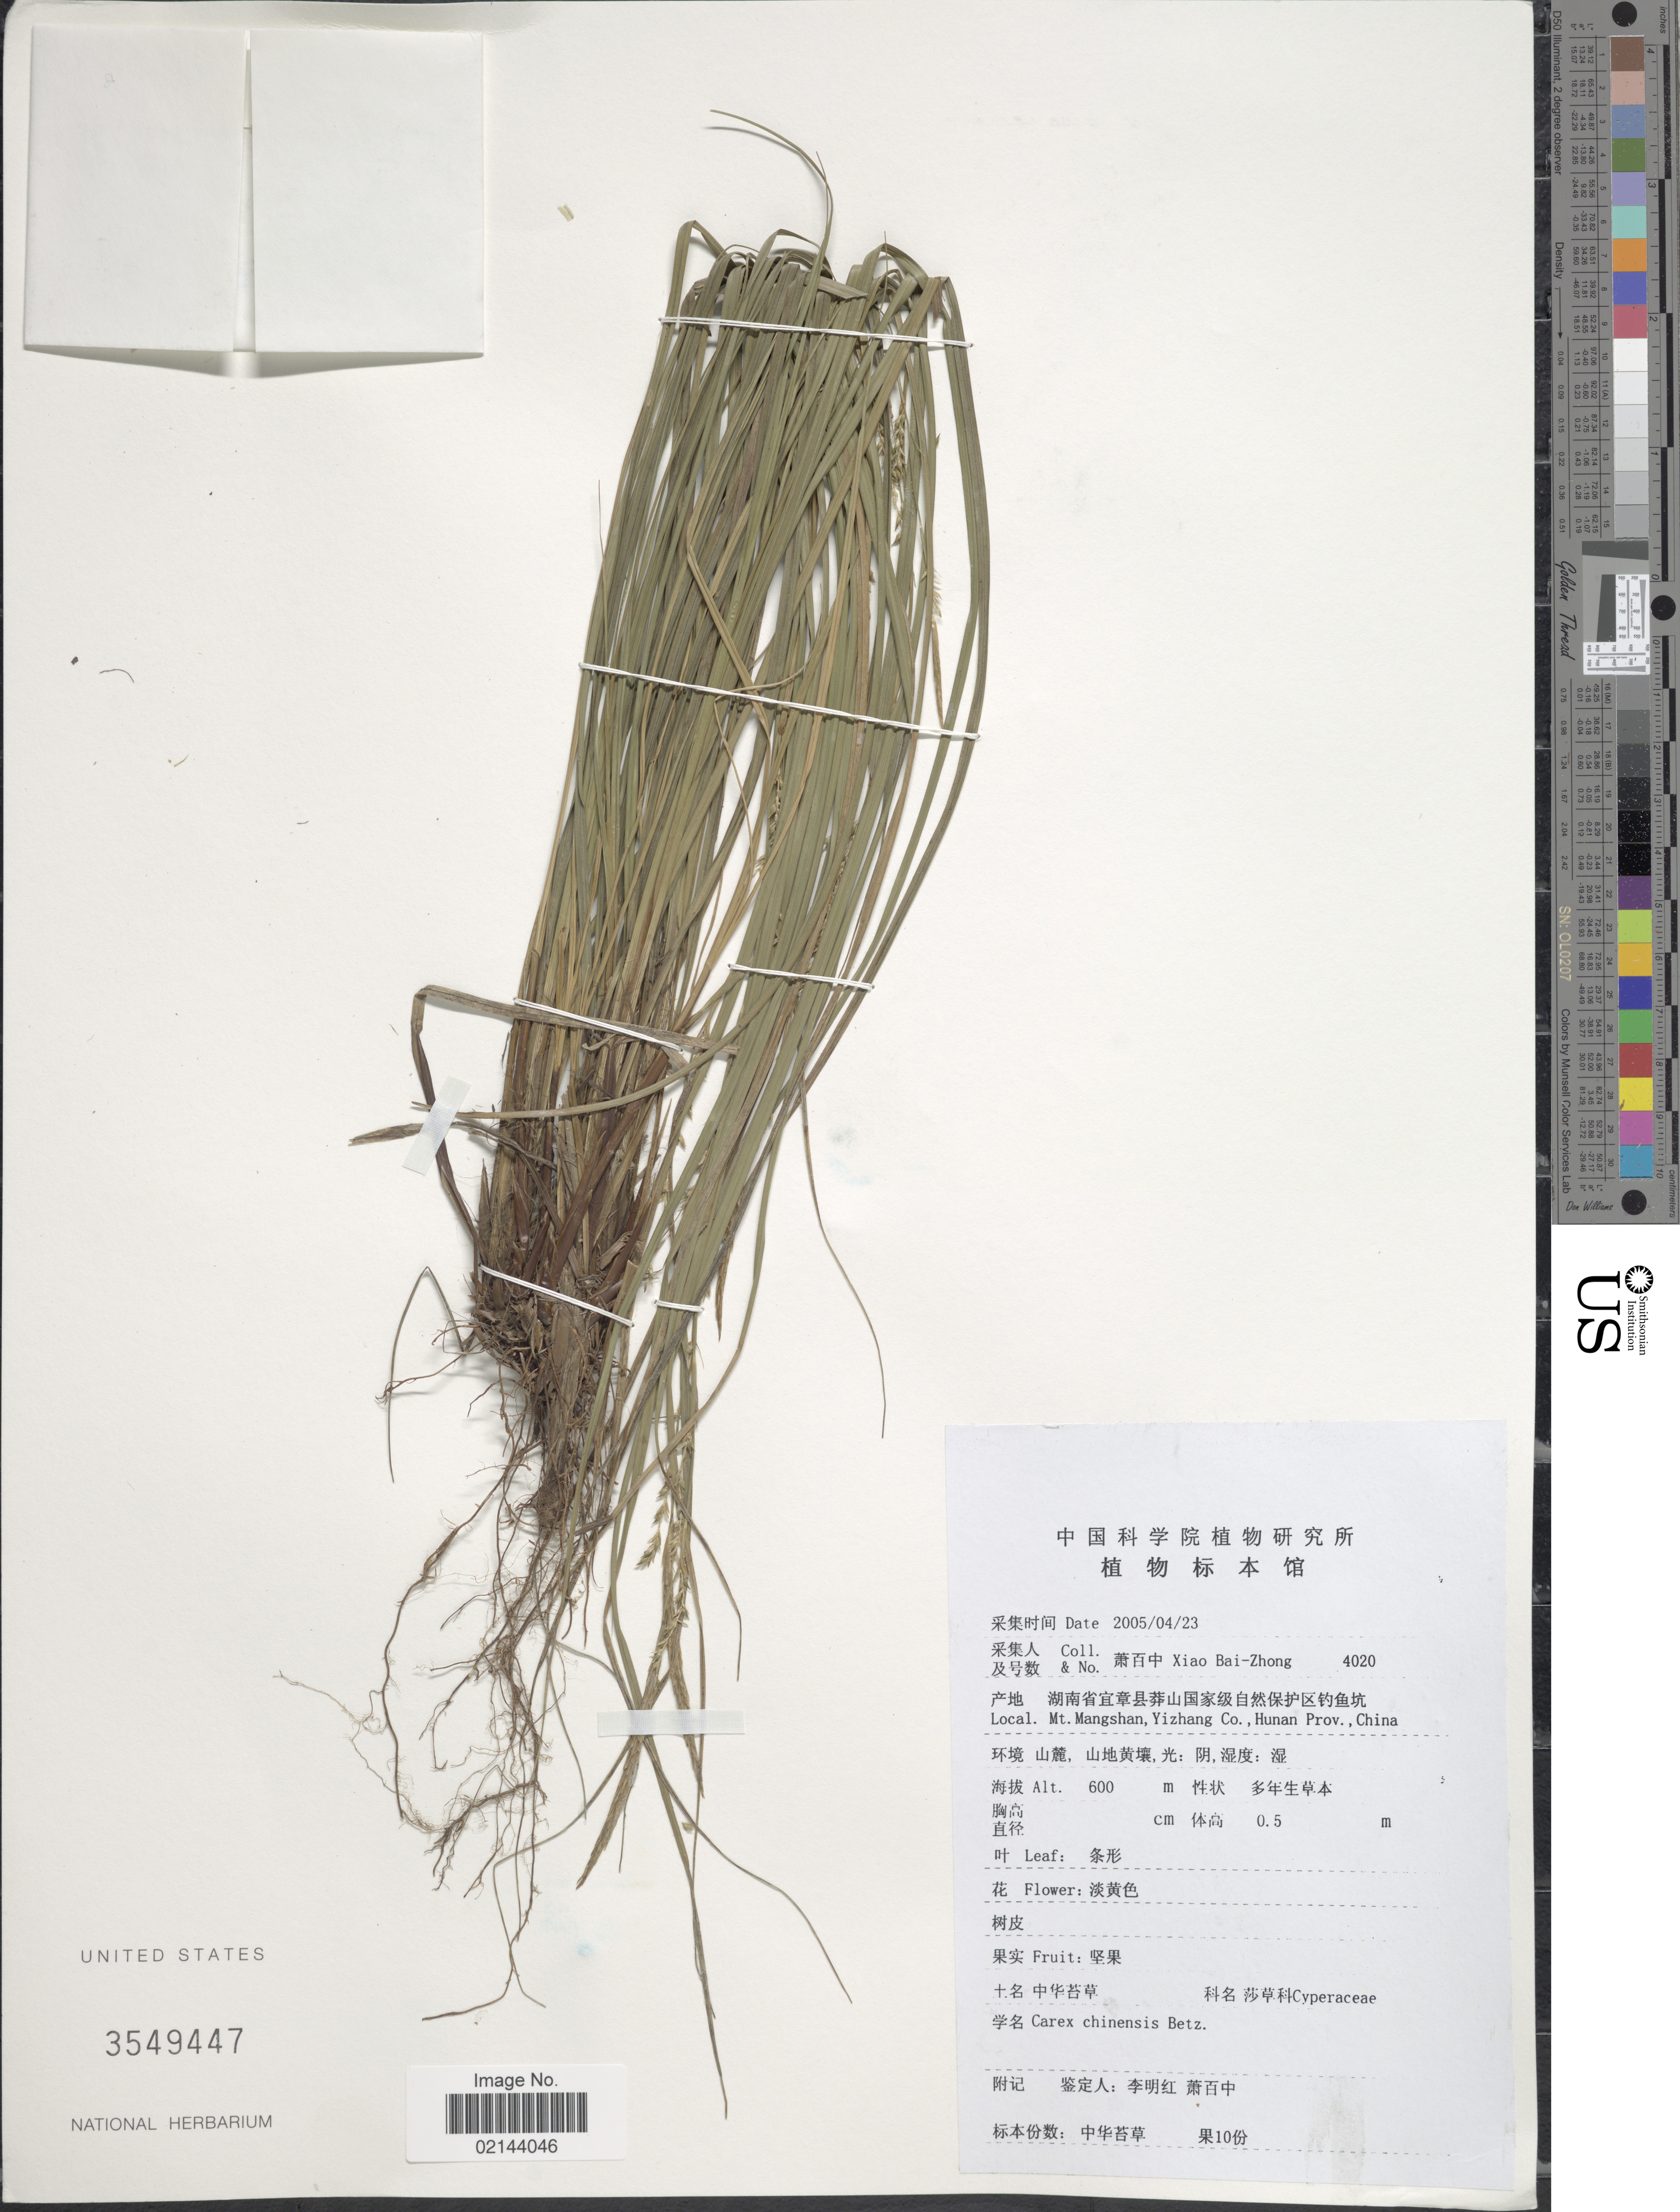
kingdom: Plantae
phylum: Tracheophyta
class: Liliopsida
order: Poales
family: Cyperaceae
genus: Carex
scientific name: Carex chinensis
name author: Retz.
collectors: B. Z. Xiao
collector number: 4020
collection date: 2005-04-23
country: China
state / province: Hunan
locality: Mt. Mangshan, Yizhang Co.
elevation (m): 600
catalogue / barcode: US 3549447